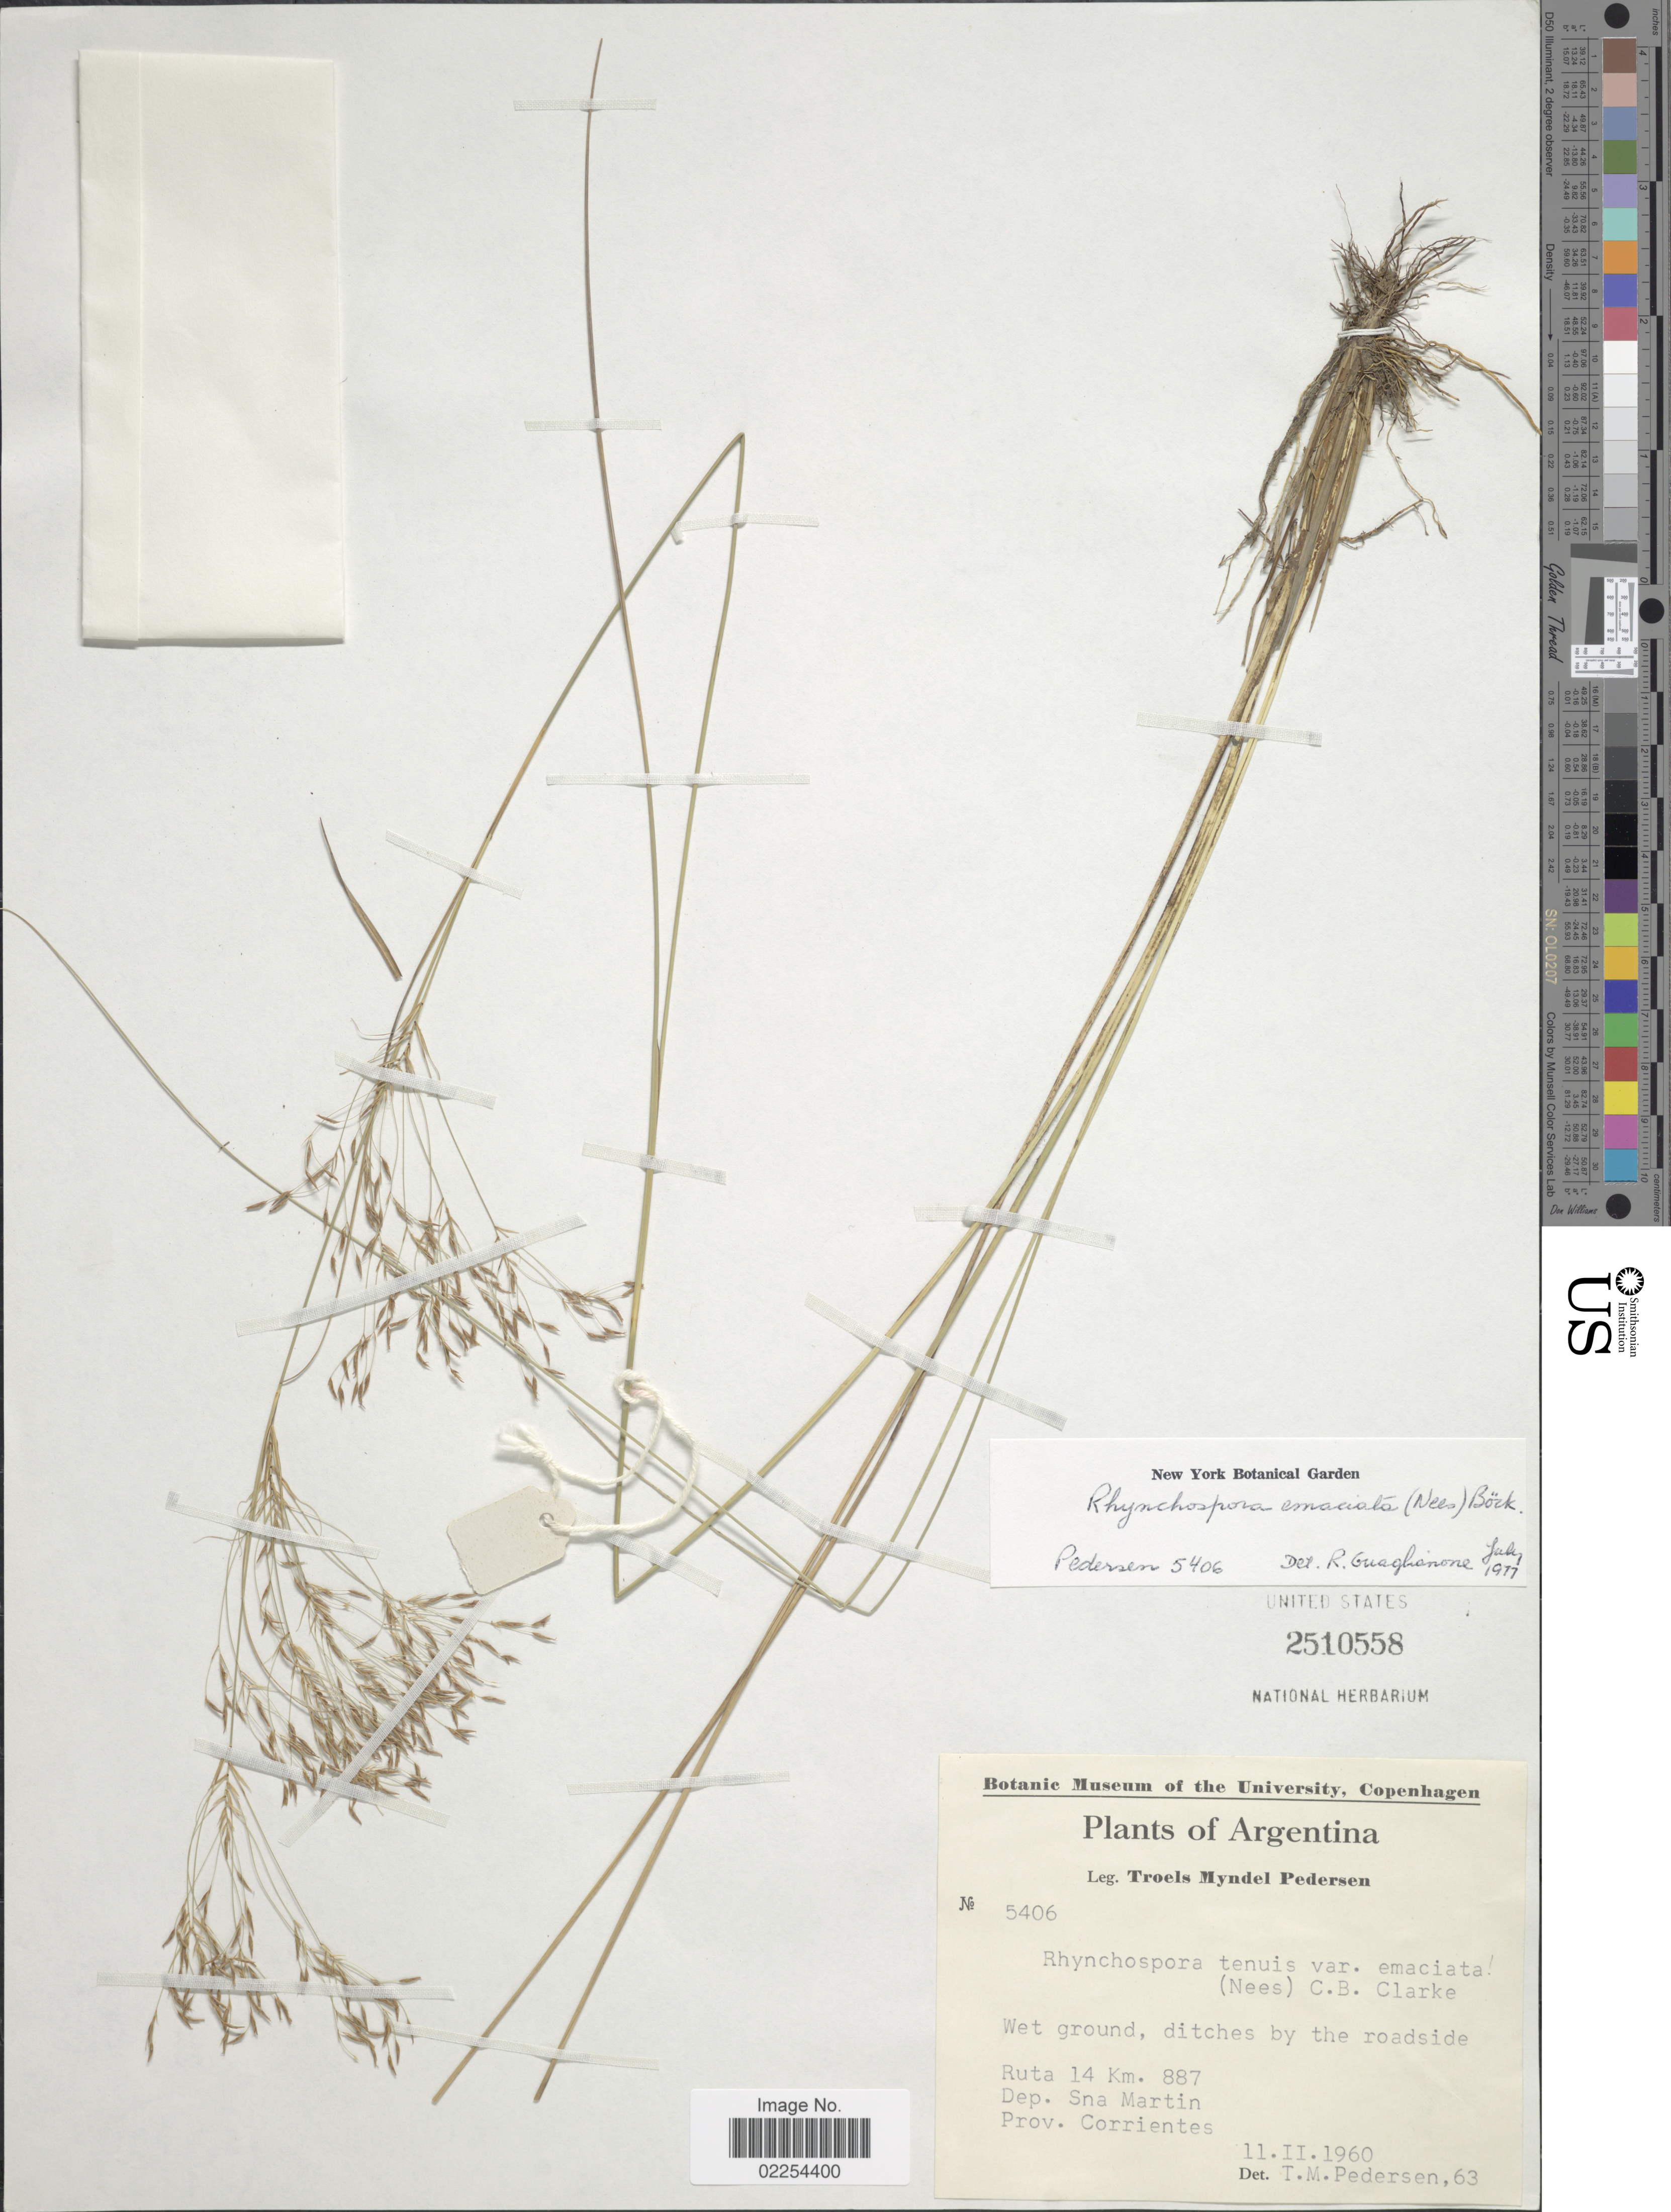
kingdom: Plantae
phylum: Tracheophyta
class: Liliopsida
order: Poales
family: Cyperaceae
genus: Rhynchospora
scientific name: Rhynchospora emaciata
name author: (Nees) Boeckeler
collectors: T. Pederson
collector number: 5406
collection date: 1960-02-11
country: Argentina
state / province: Corrientes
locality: Wet ground, ditches by the roadside, Ruta 14 Km 887, Dep. San Martin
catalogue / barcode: US 2510558